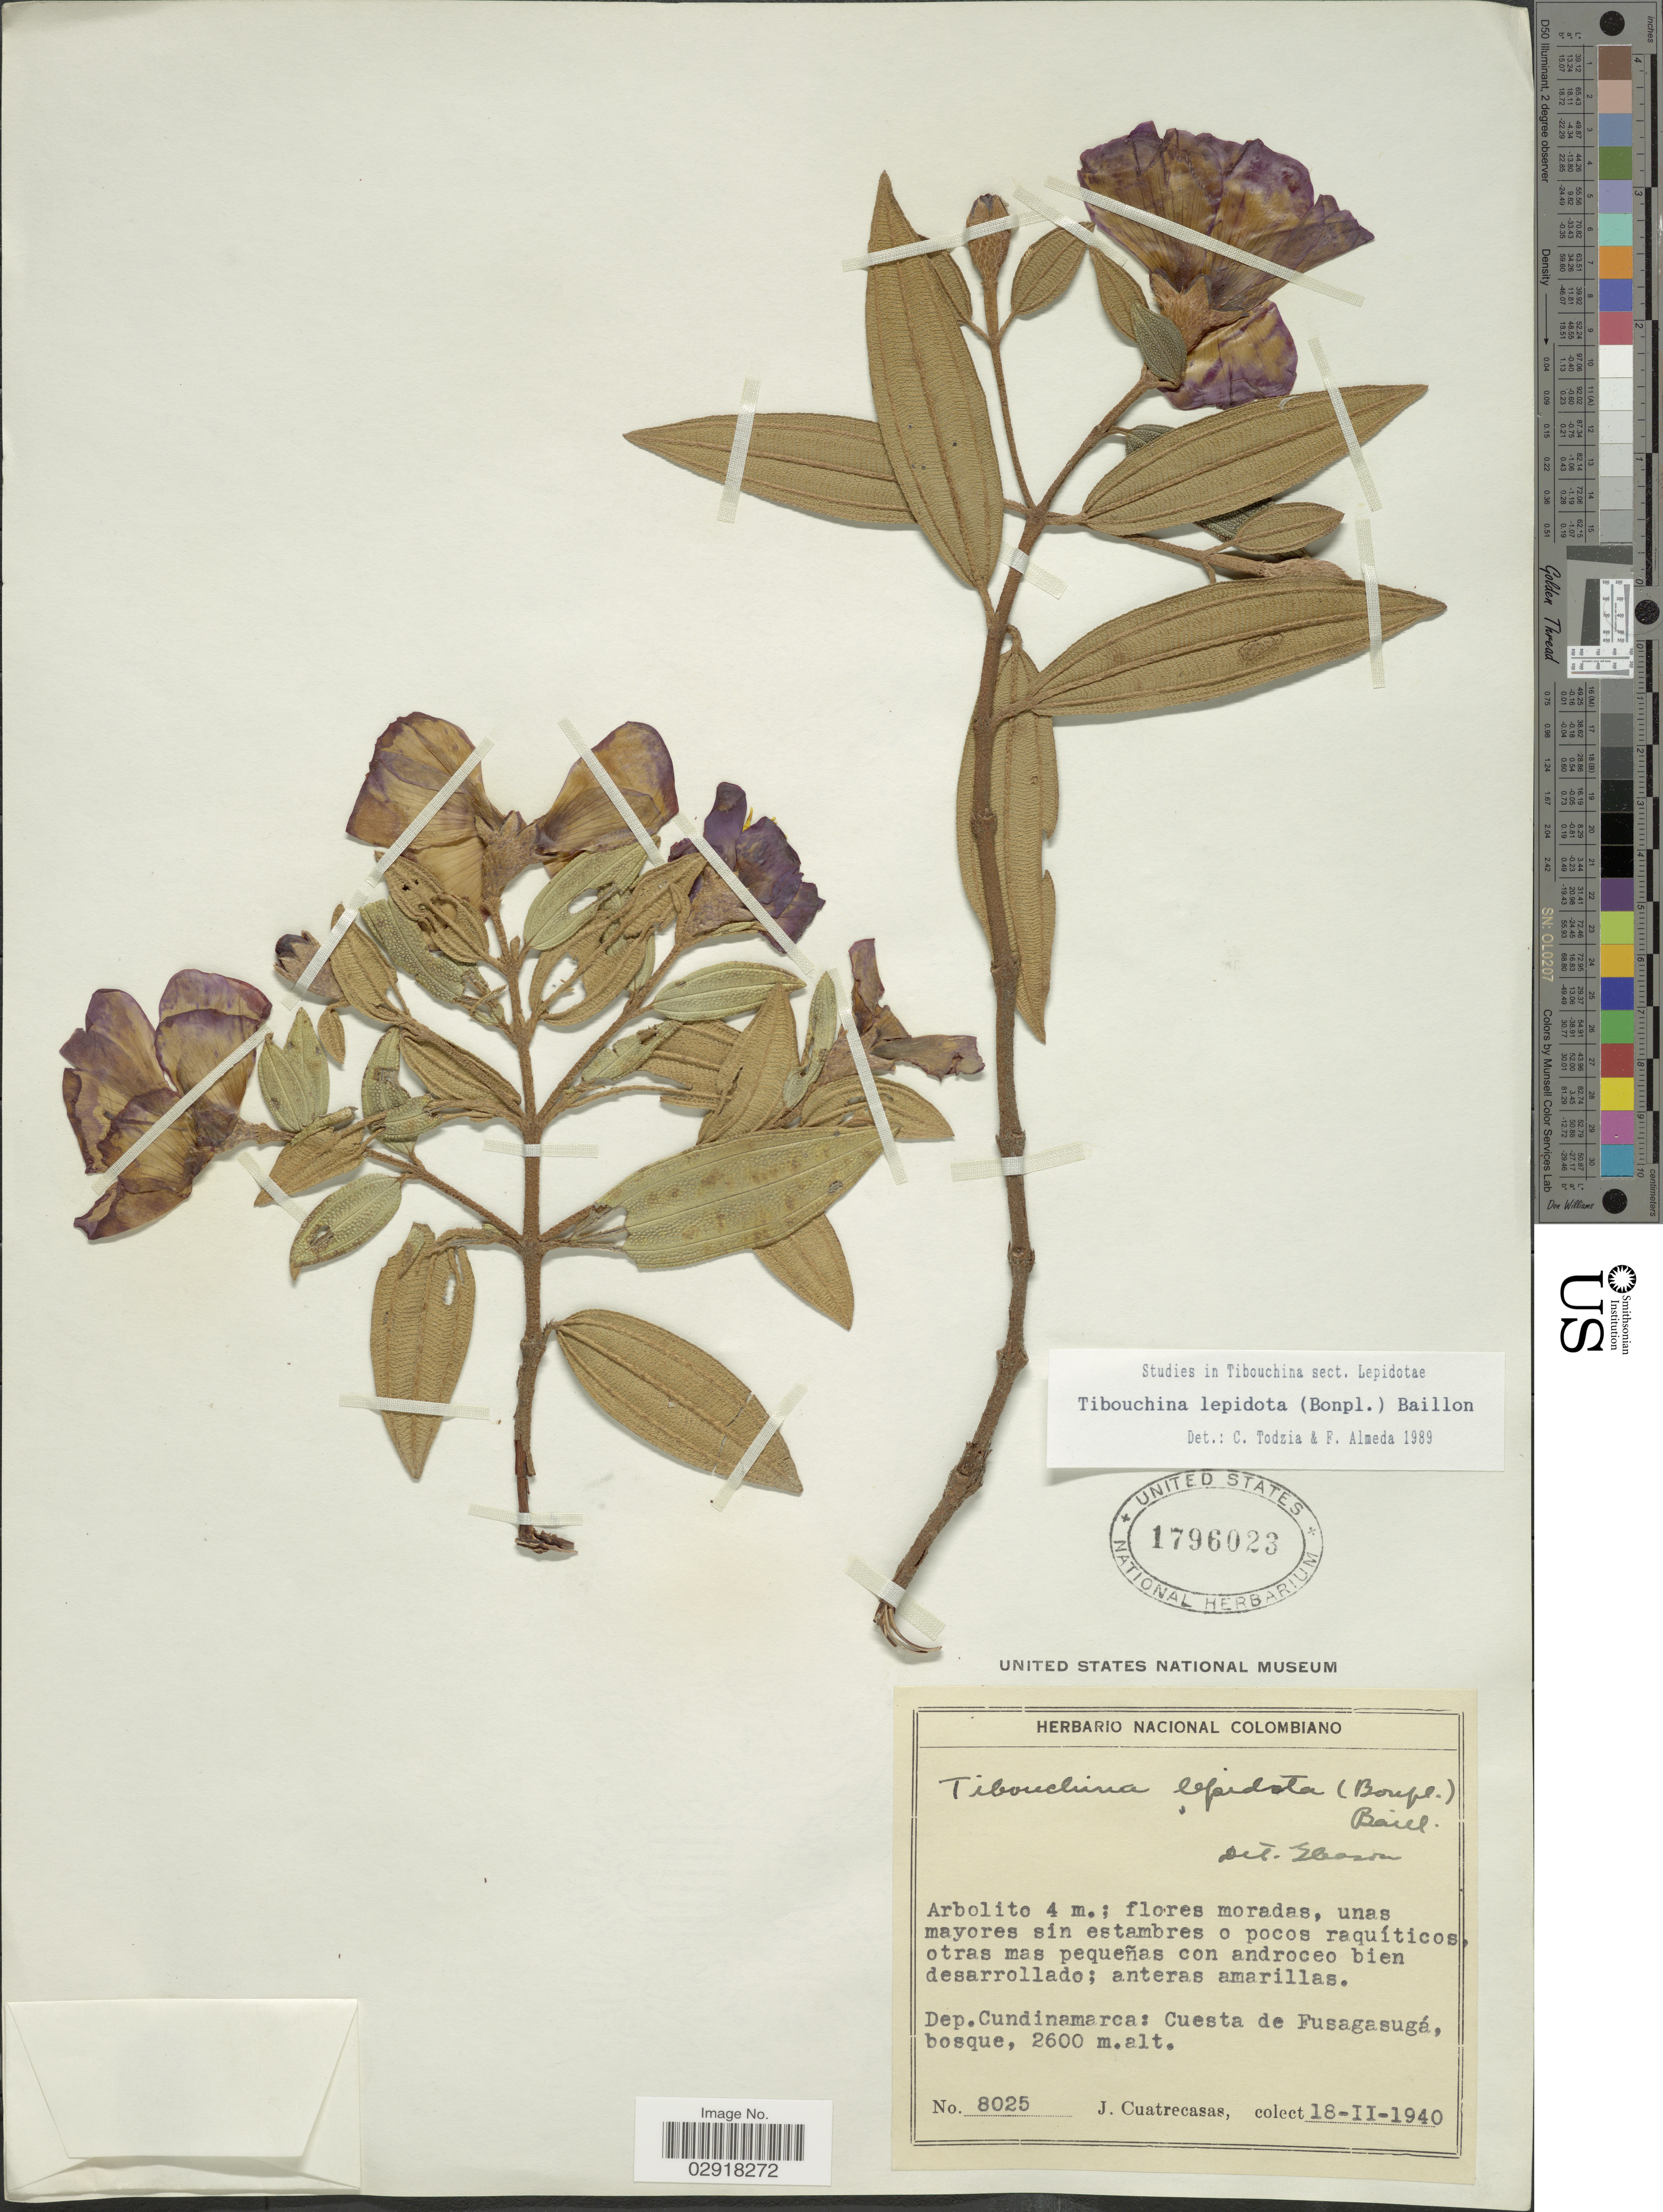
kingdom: Plantae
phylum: Tracheophyta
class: Magnoliopsida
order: Myrtales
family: Melastomataceae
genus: Andesanthus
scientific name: Andesanthus lepidotus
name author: (Humb. & Bonpl.) P.J.F. Guim. & Michelang.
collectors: J. Cuatrecasas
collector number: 8025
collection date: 1940-02-18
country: Colombia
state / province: Cundinamarca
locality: Dep. Cundinamarca: Cuesta de Fusagasugá.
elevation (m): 2600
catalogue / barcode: US 1796023